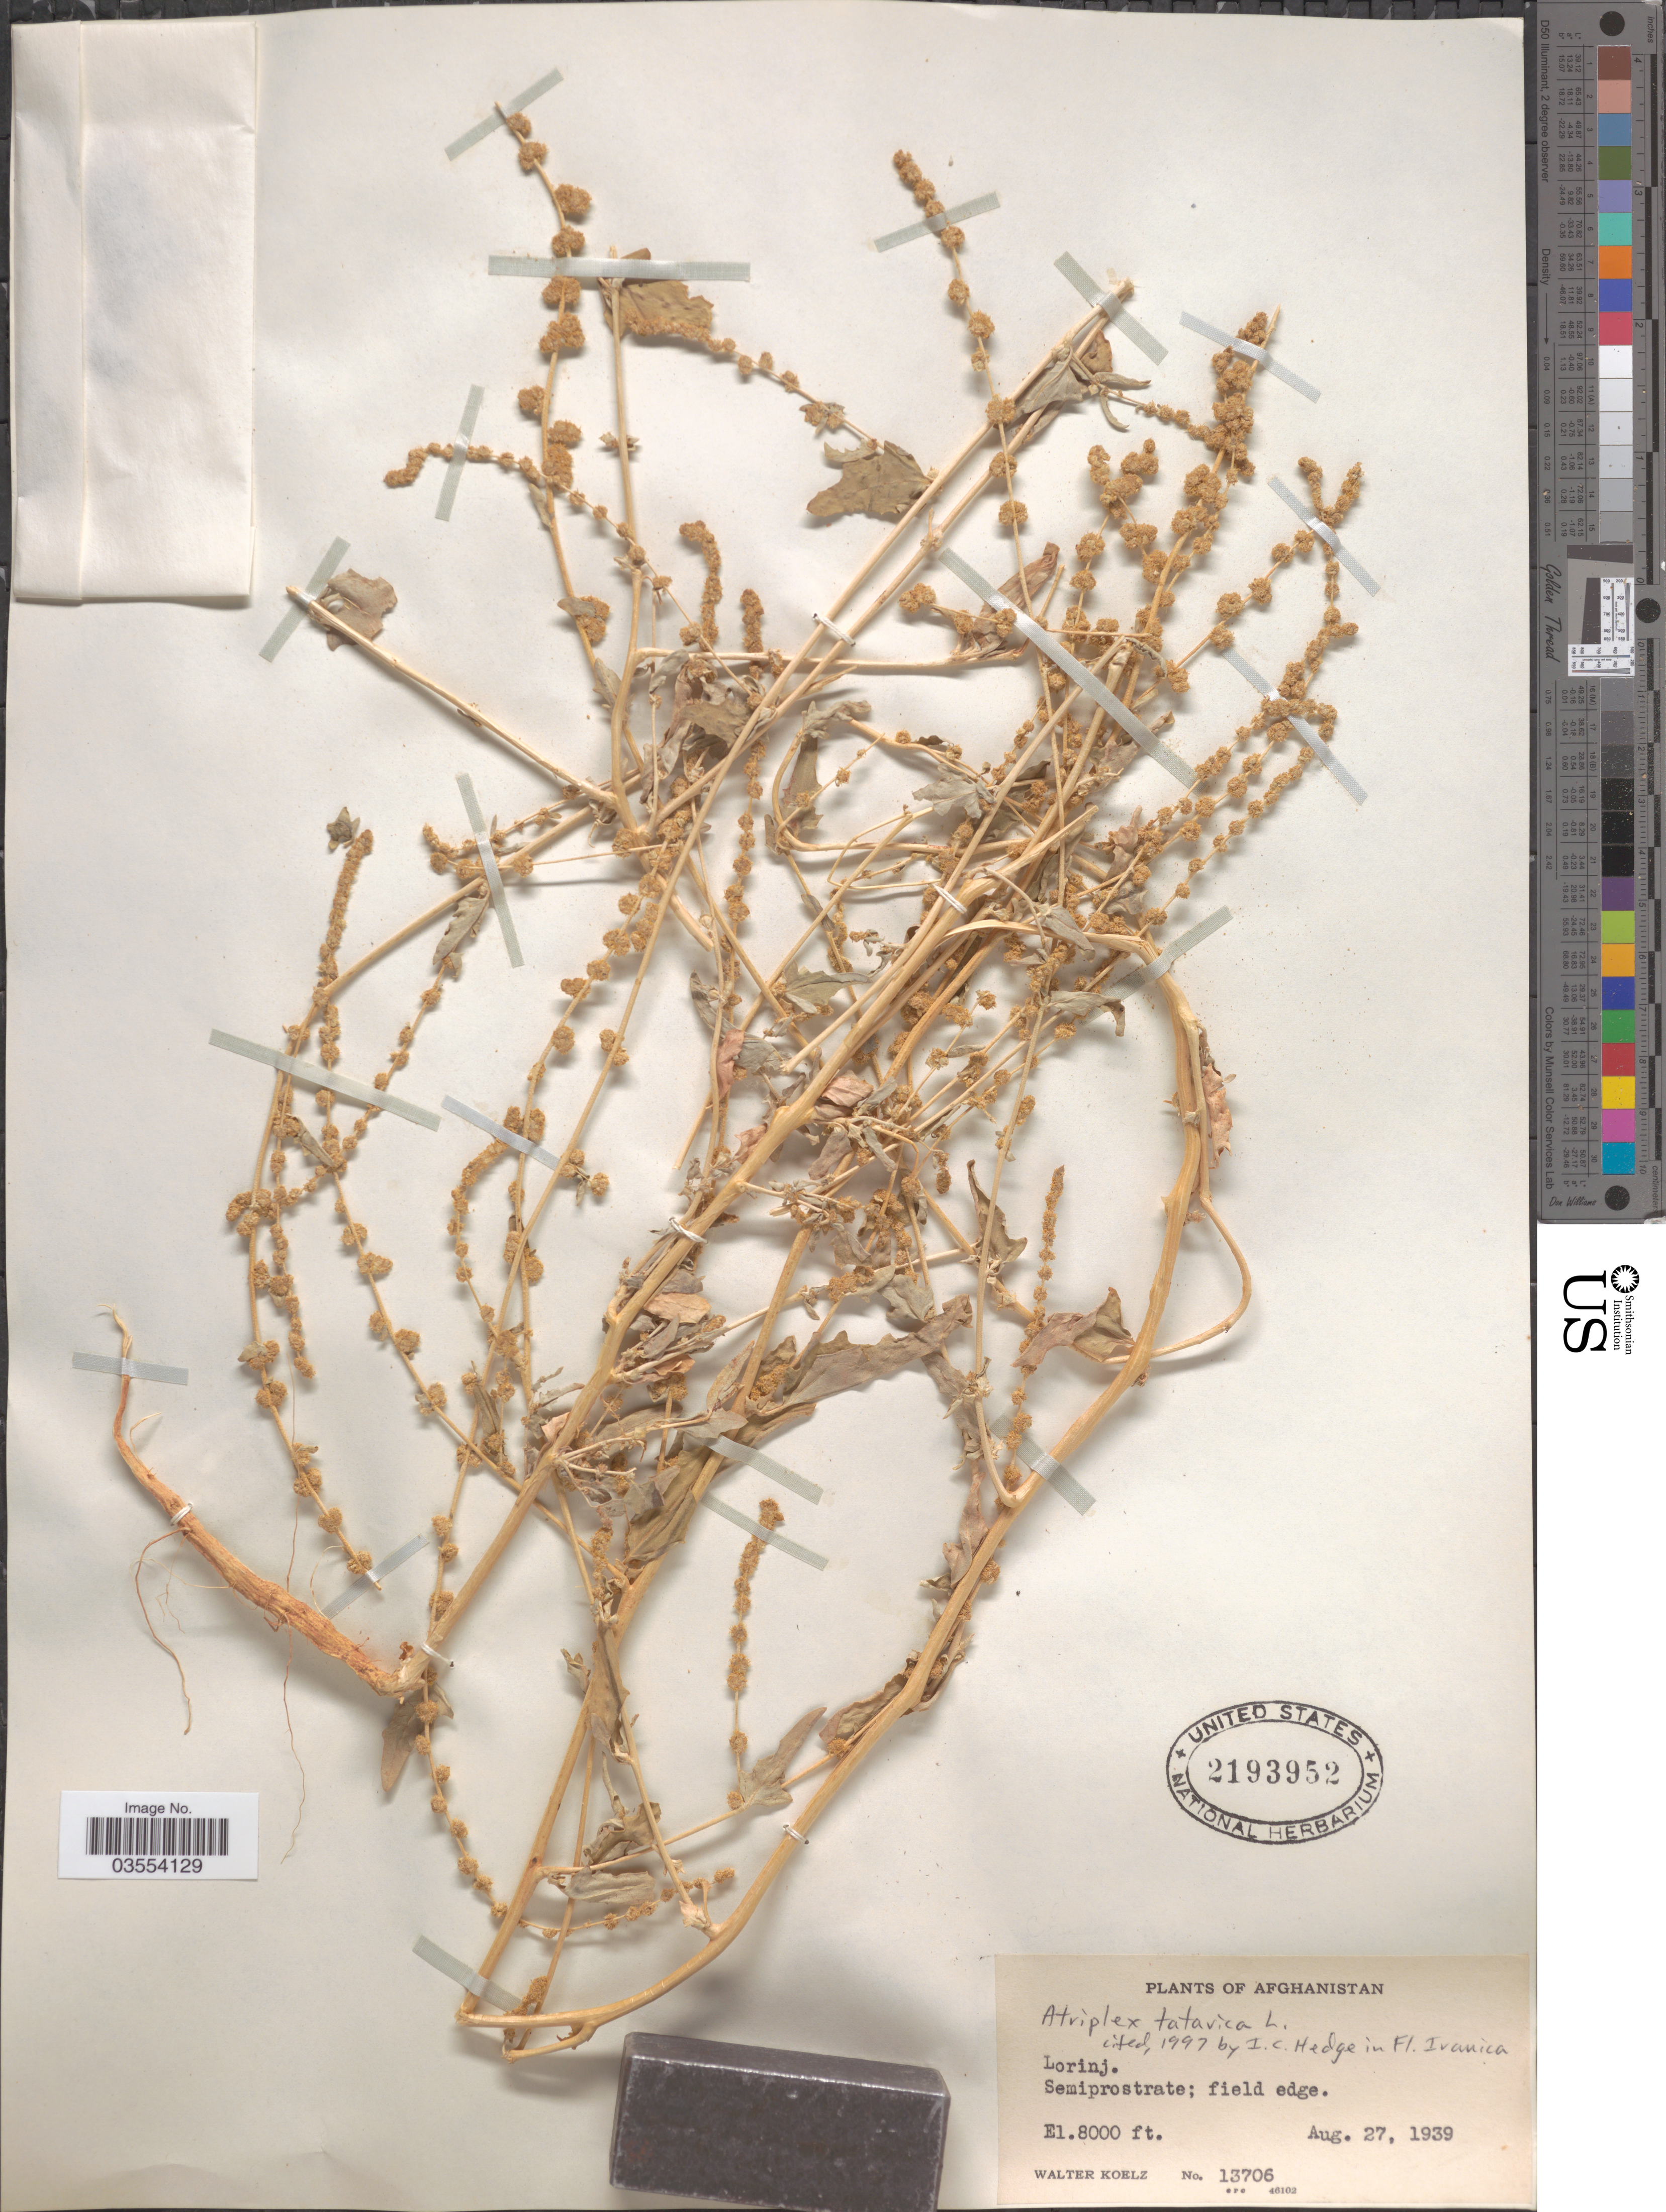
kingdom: Plantae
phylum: Tracheophyta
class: Magnoliopsida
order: Caryophyllales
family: Amaranthaceae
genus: Atriplex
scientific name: Atriplex tatarica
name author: L.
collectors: W. N. Koelz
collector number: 13706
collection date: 1939-08-27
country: Afghanistan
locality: Lorinj.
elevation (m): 2438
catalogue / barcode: US 2193952